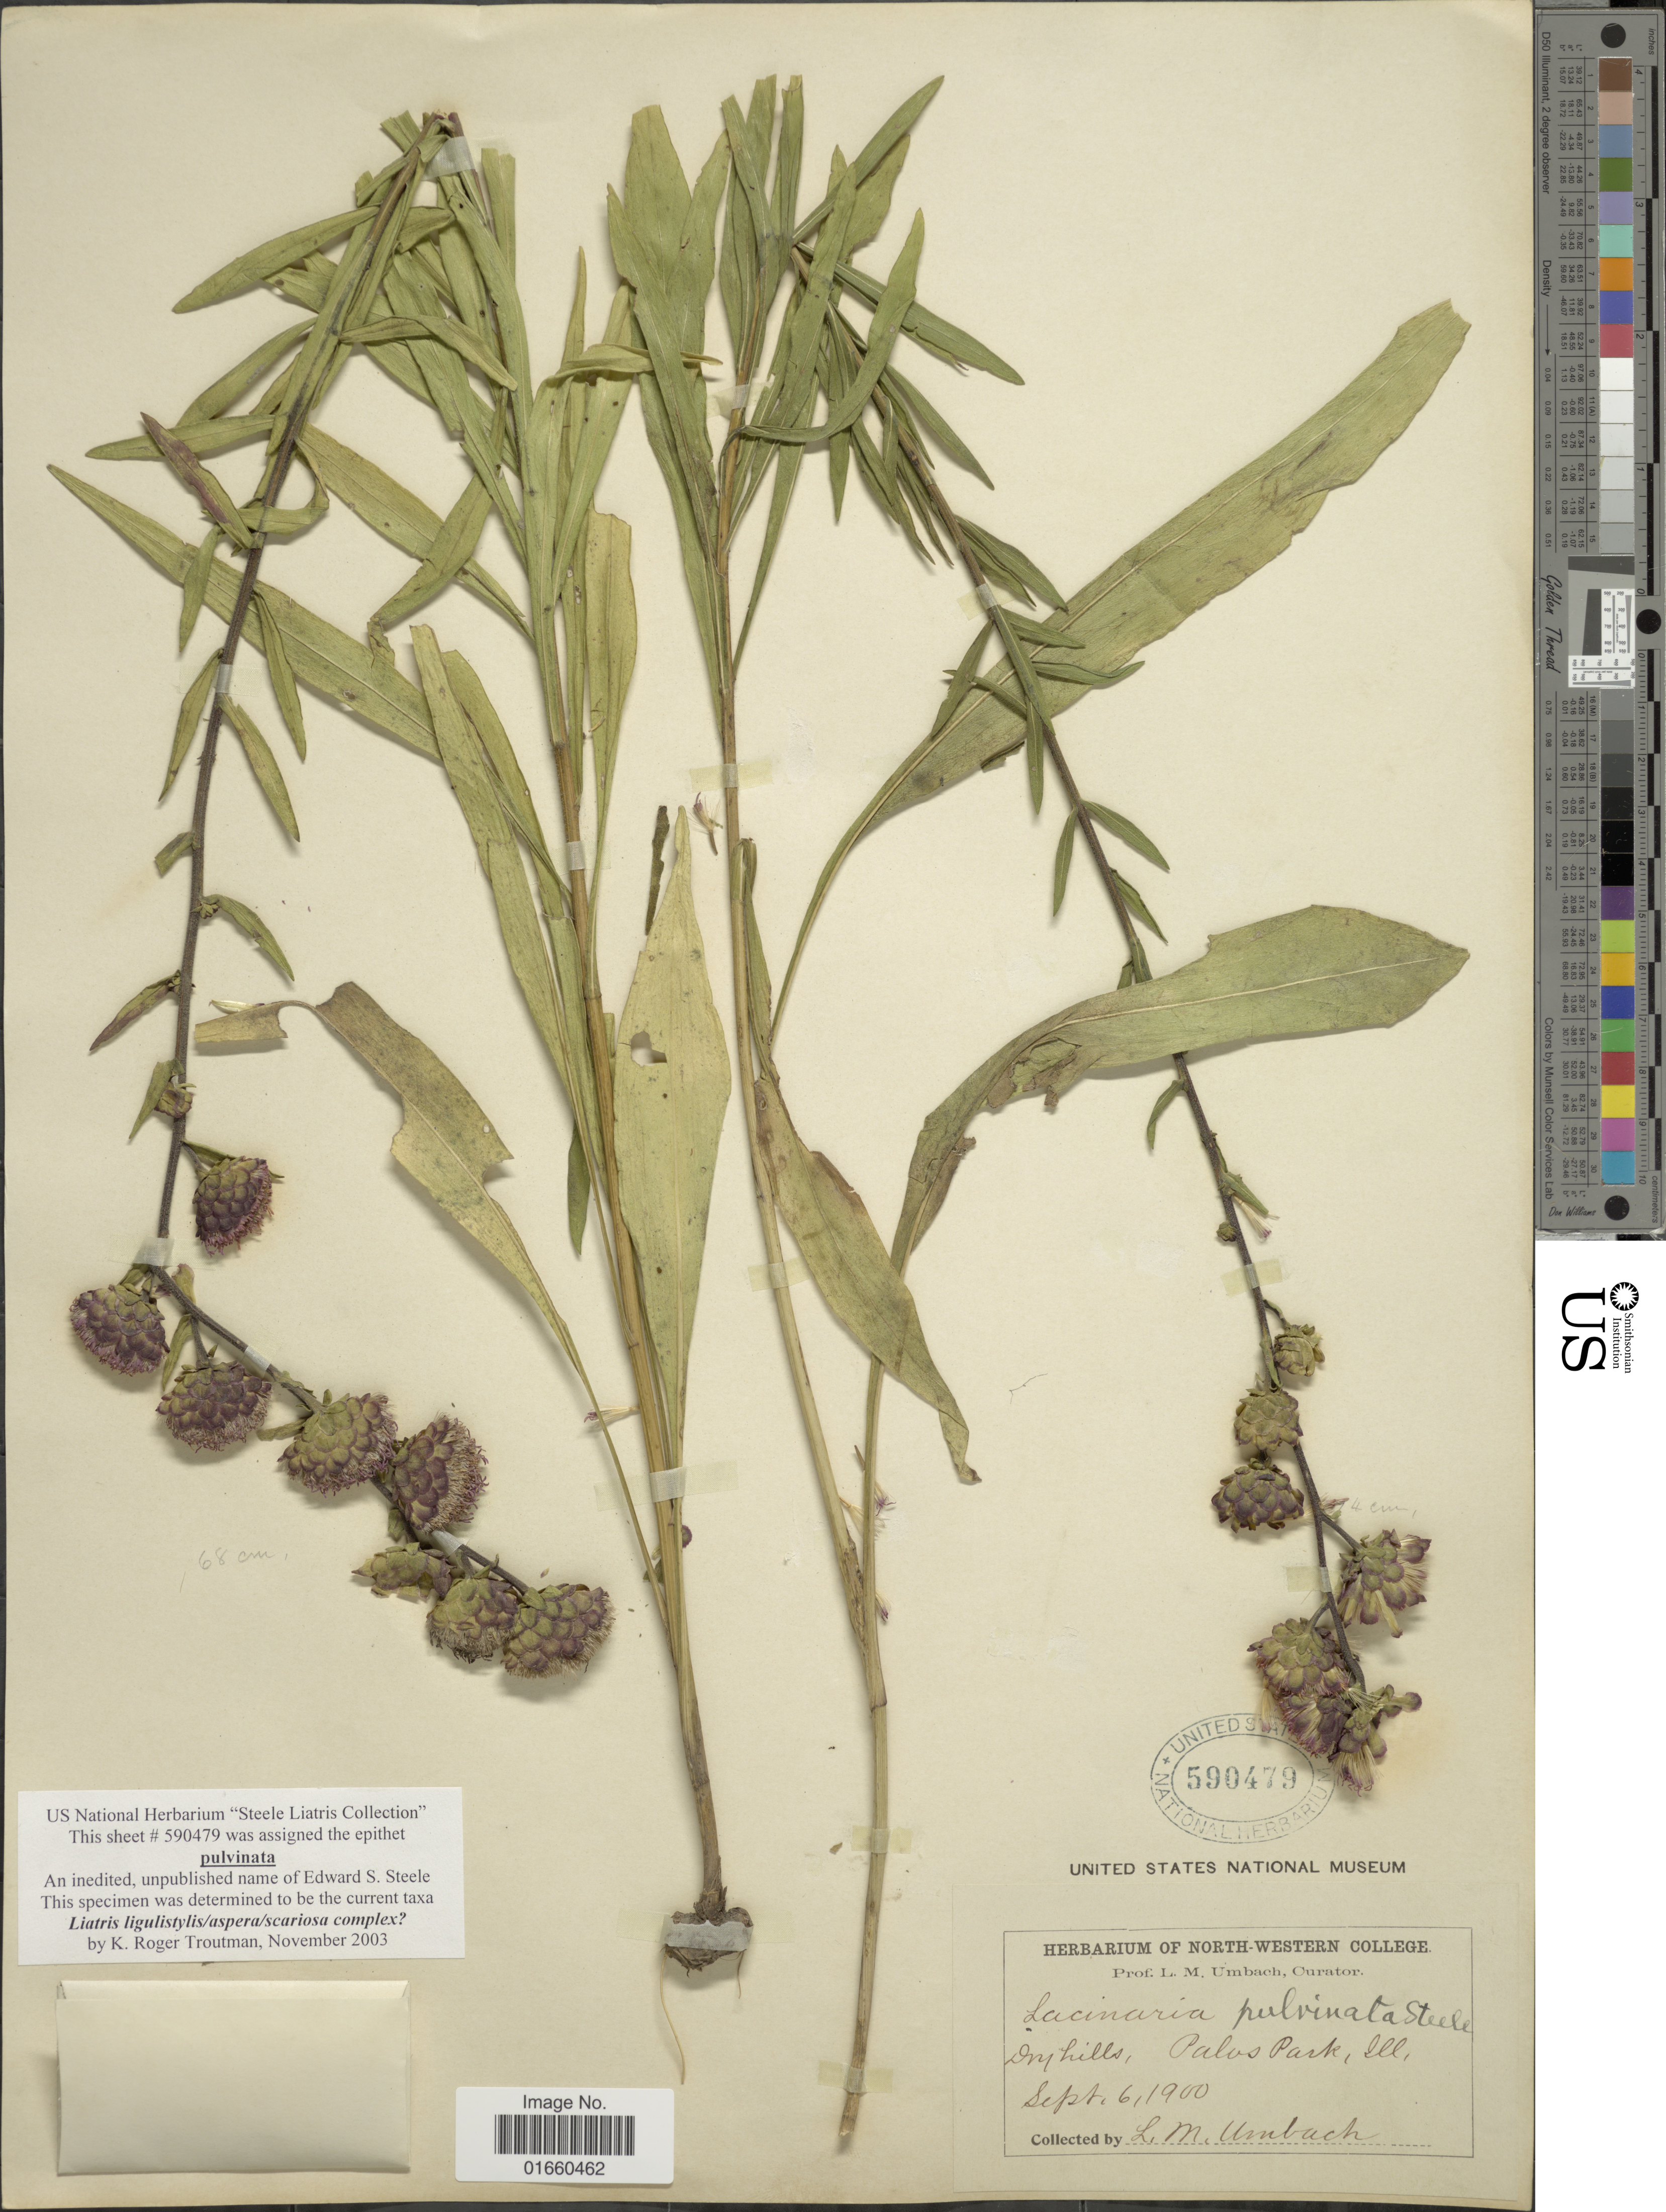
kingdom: Plantae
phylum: Tracheophyta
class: Magnoliopsida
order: Asterales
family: Asteraceae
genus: Liatris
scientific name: Liatris aspera x L. ligulistylus (A. Nelson) K. Schum.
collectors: L. M. Umbach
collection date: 1900-09-06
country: United States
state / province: Illinois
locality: Palos Park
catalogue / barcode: US 590479